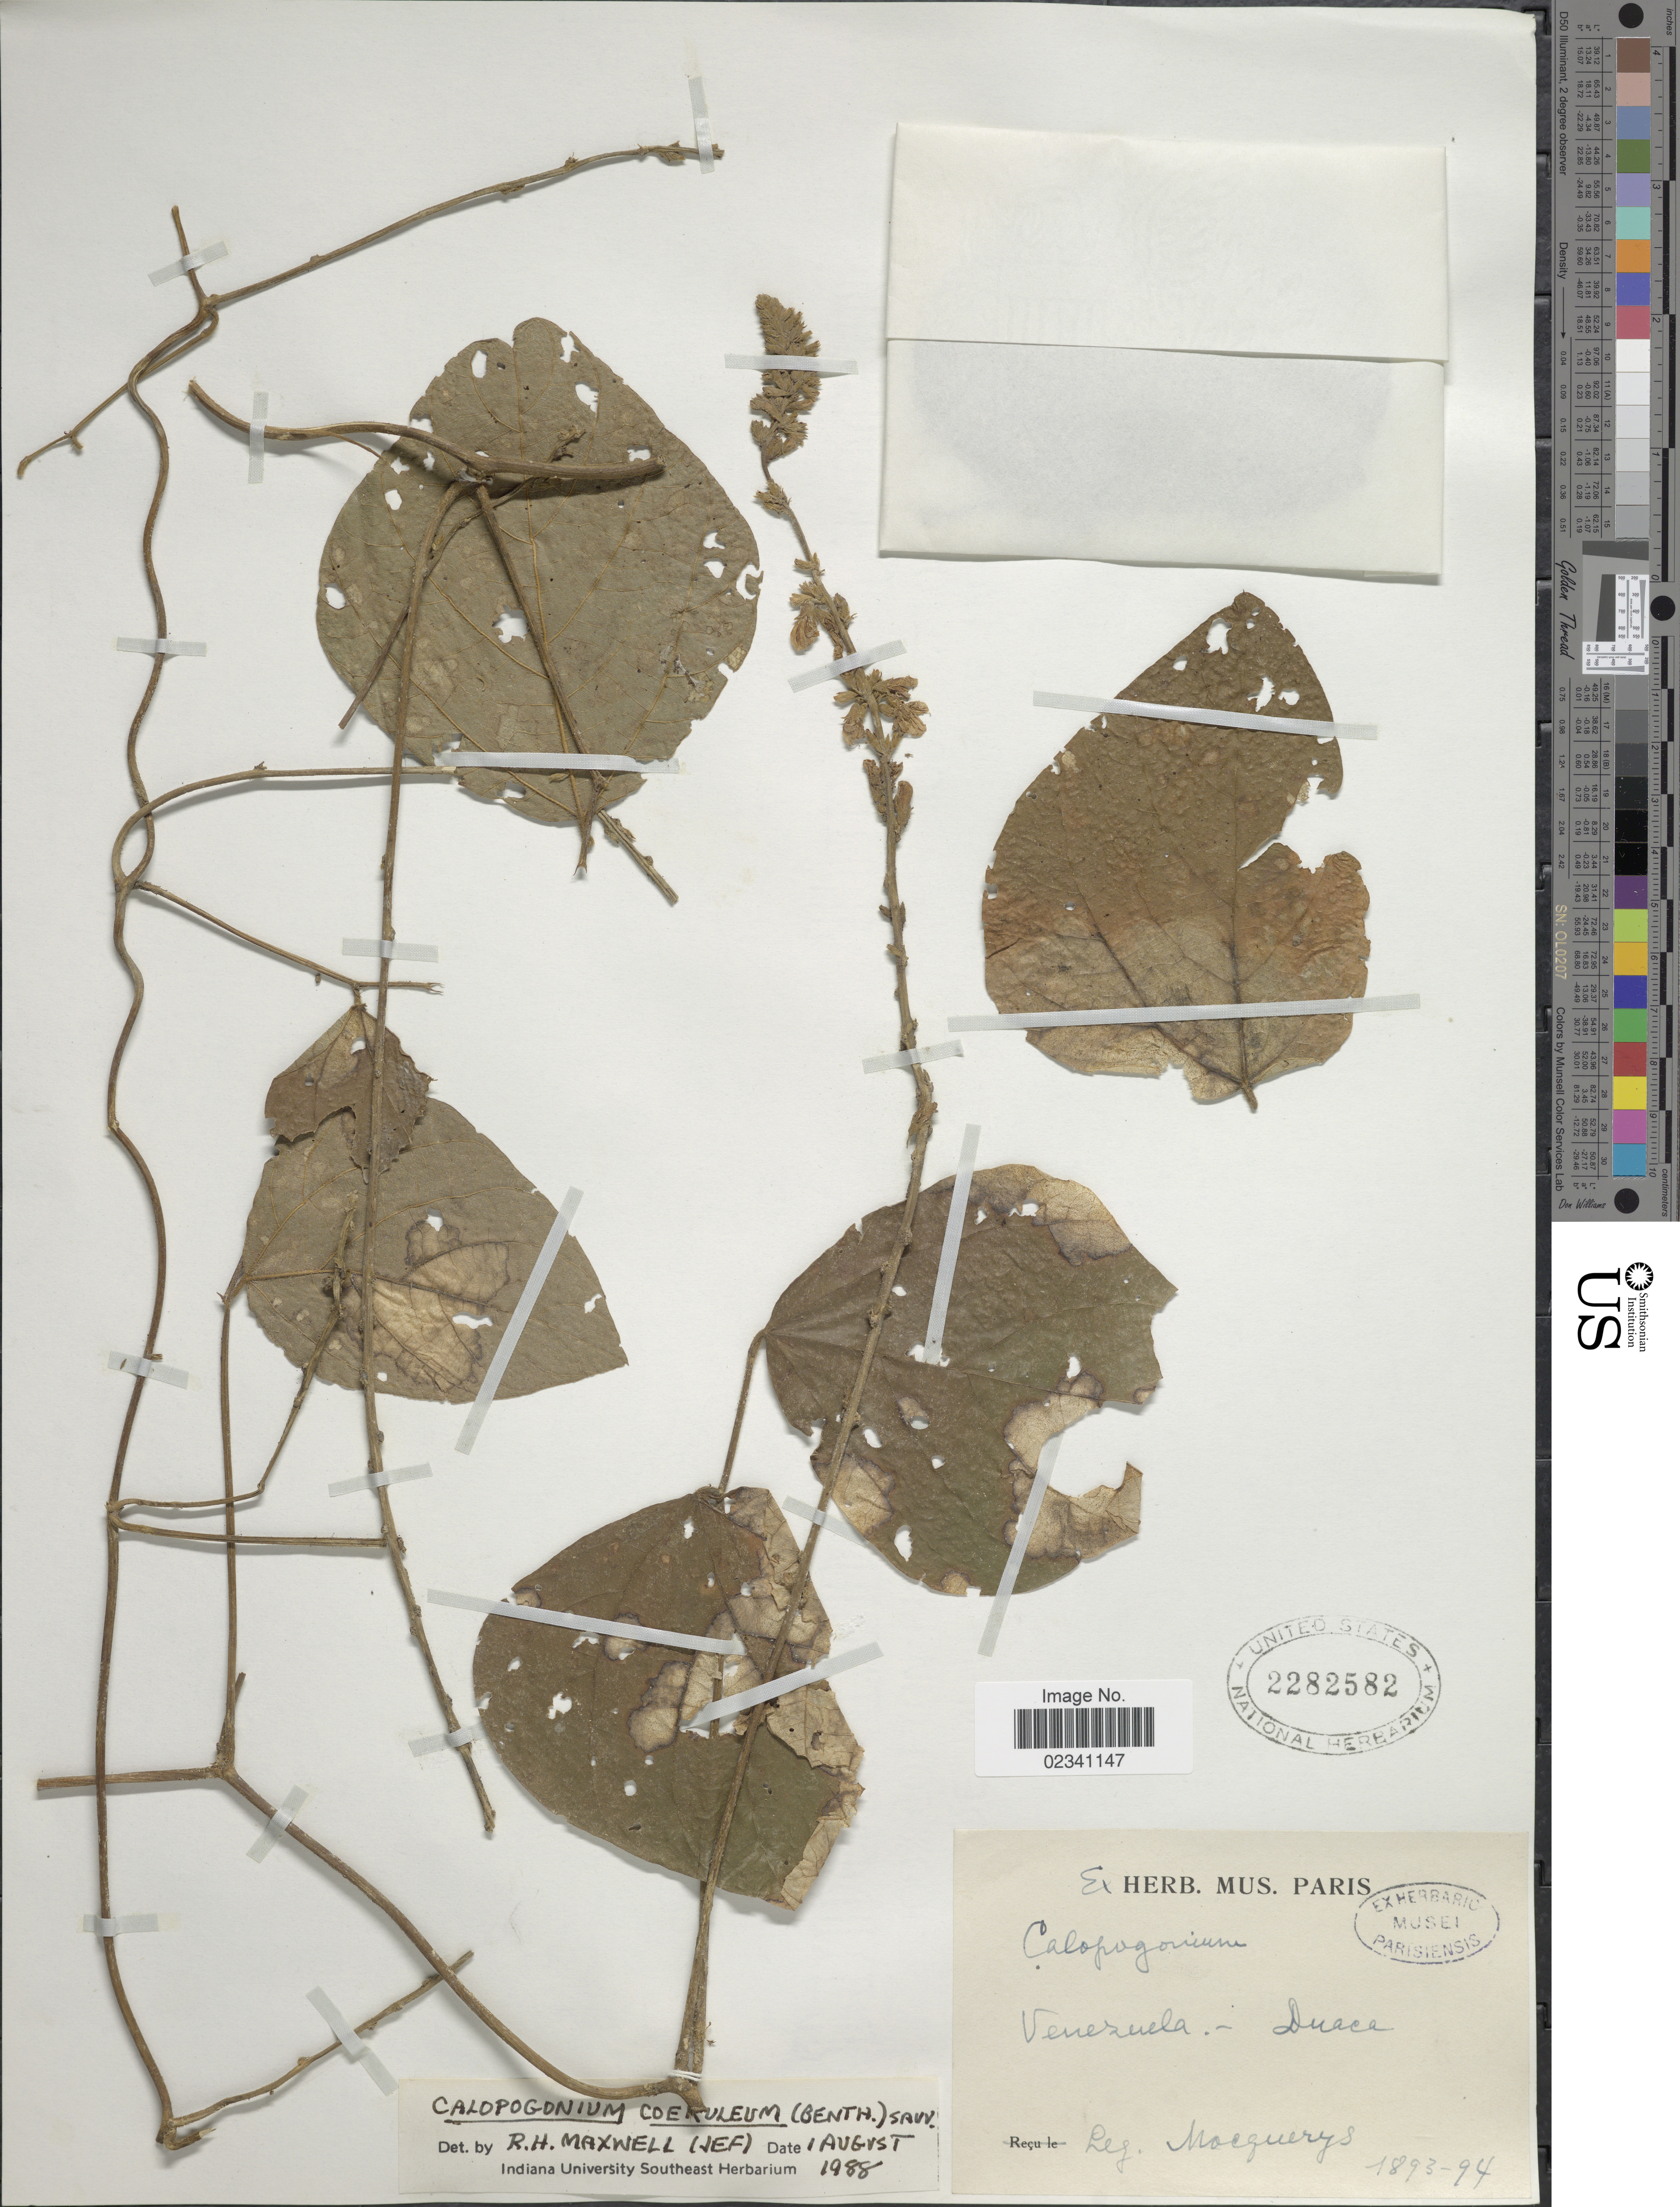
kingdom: Plantae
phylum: Tracheophyta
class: Magnoliopsida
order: Fabales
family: Fabaceae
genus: Calopogonium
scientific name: Calopogonium caeruleum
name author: (Benth.) C. Wright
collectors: A. Mocquerys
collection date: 1893/1894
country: Venezuela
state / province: Lara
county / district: Crespo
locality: Duaca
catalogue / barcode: US 2282582